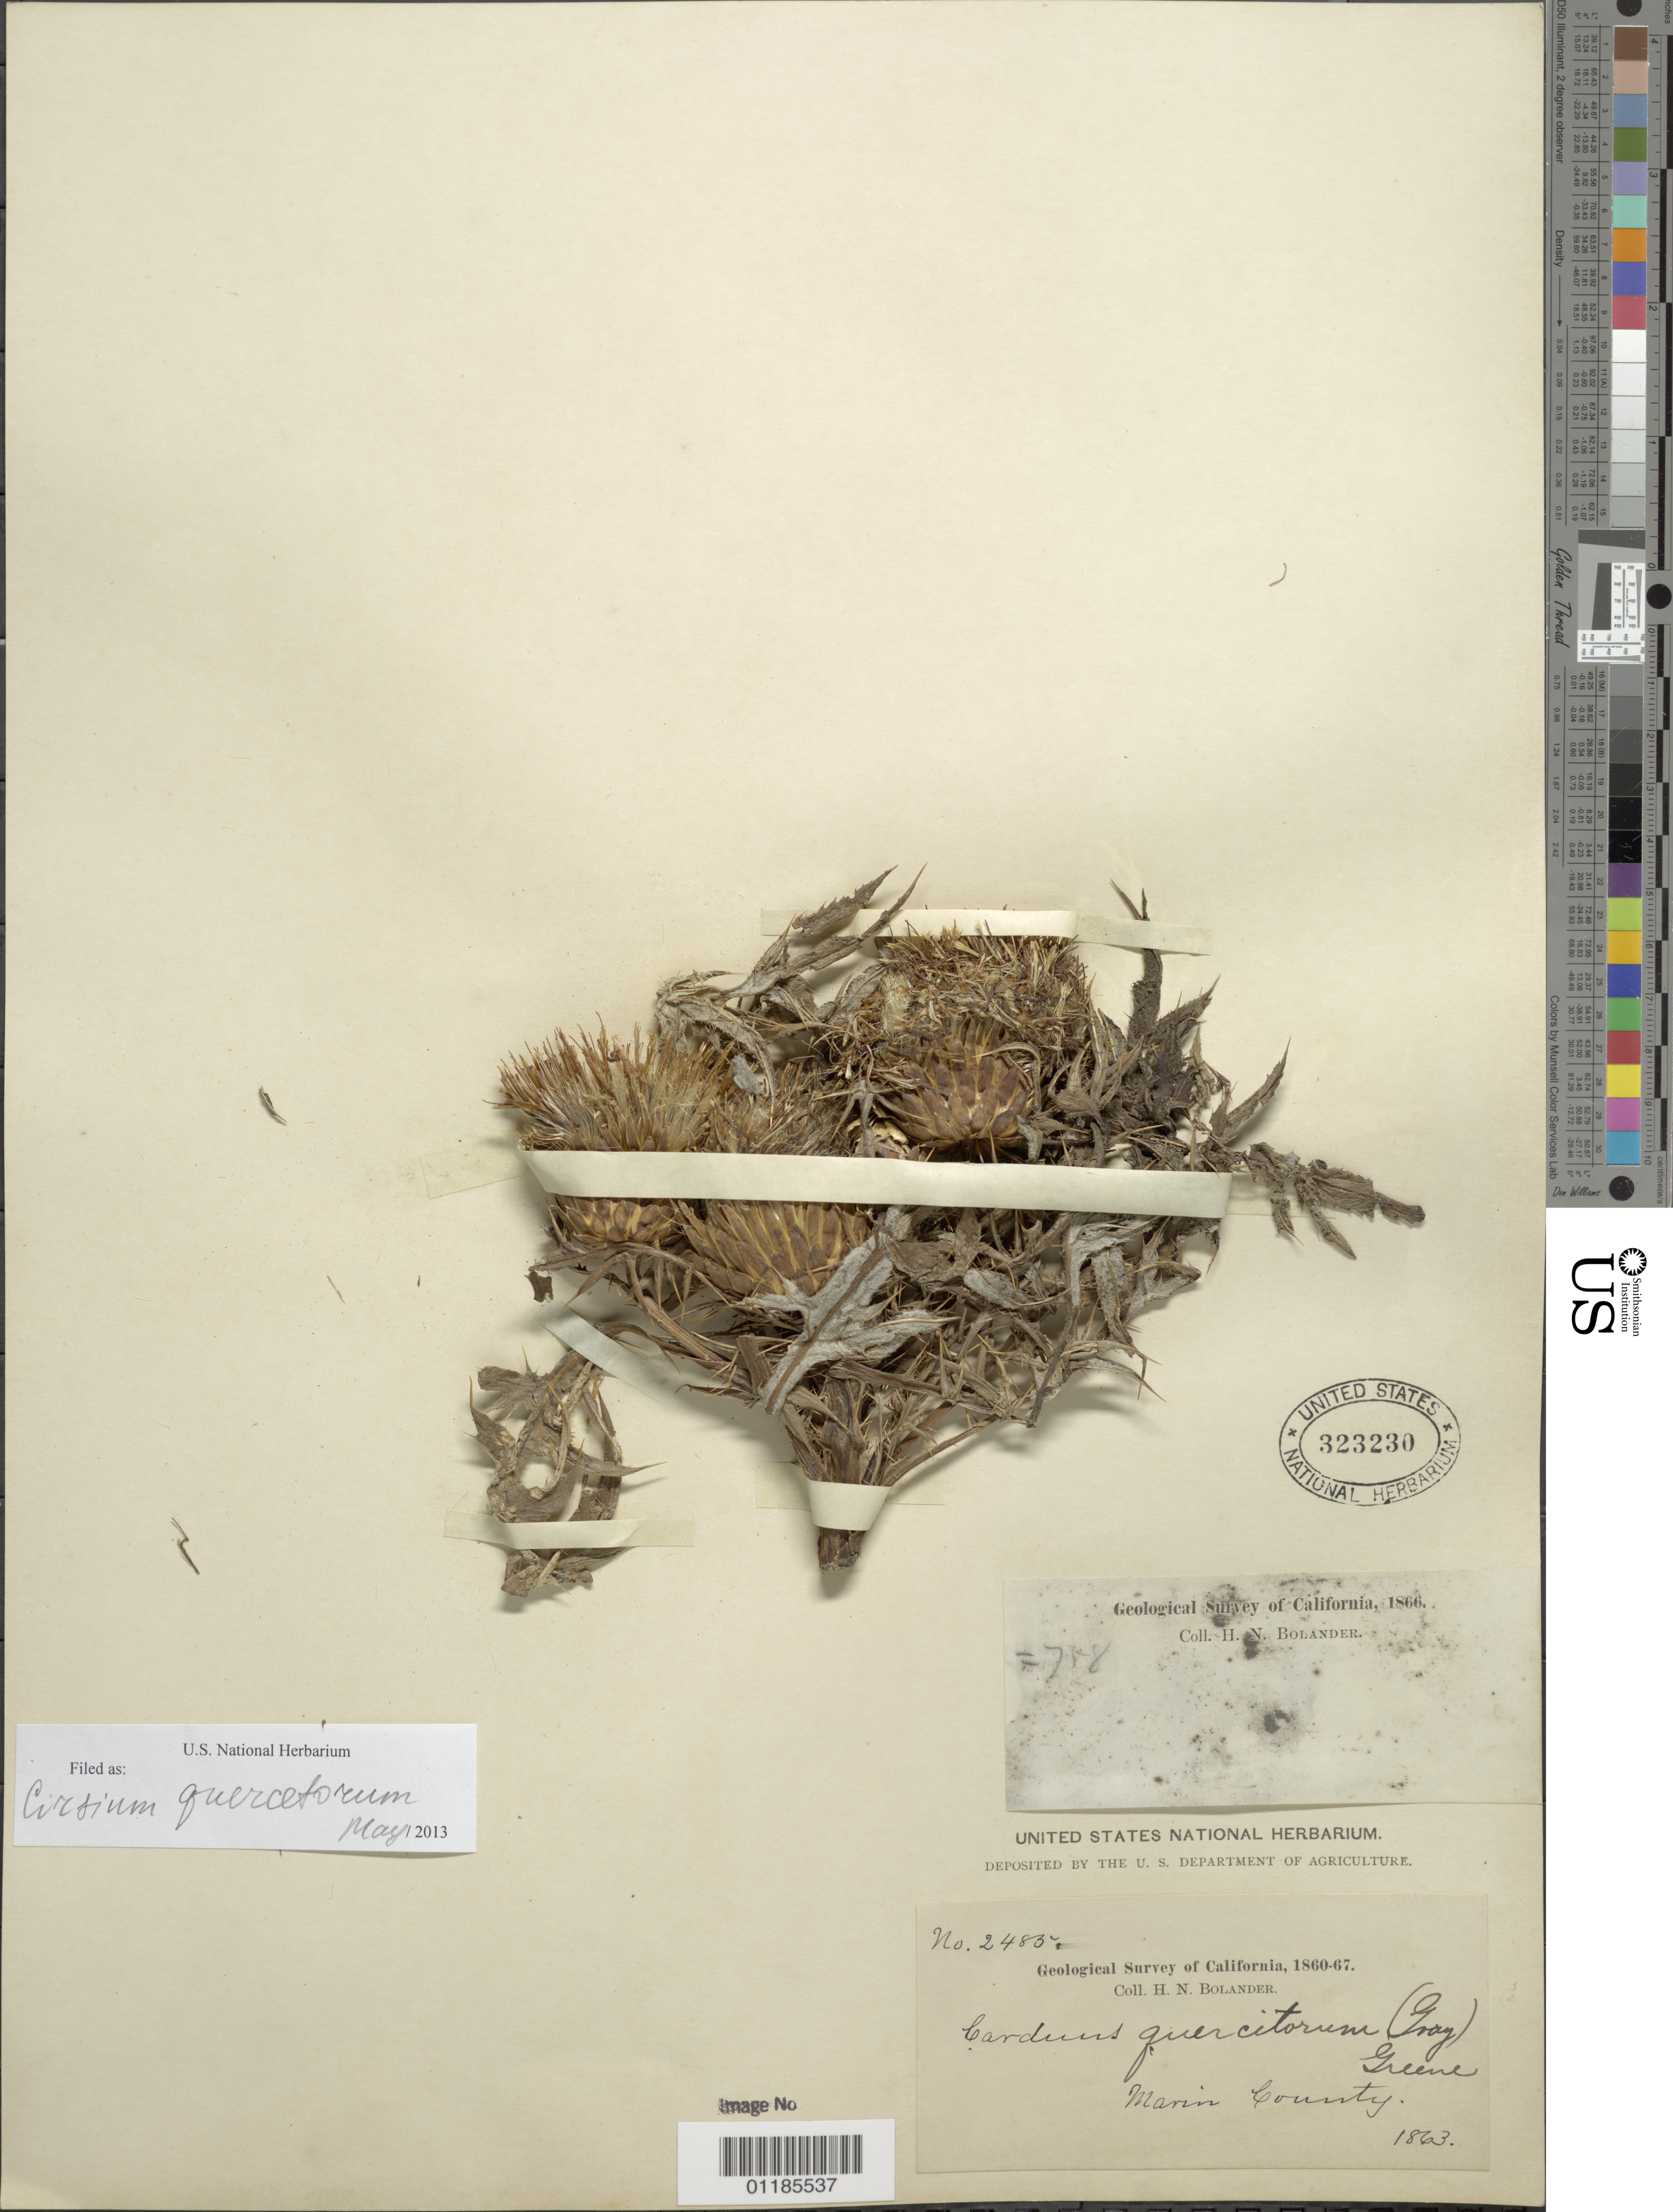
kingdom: Plantae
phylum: Tracheophyta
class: Magnoliopsida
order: Asterales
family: Asteraceae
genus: Cirsium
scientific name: Cirsium quercetorum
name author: (A. Gray) Jeps.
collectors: H. Bolander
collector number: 2485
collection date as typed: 1863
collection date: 1863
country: United States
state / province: California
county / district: Marin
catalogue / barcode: US 323230